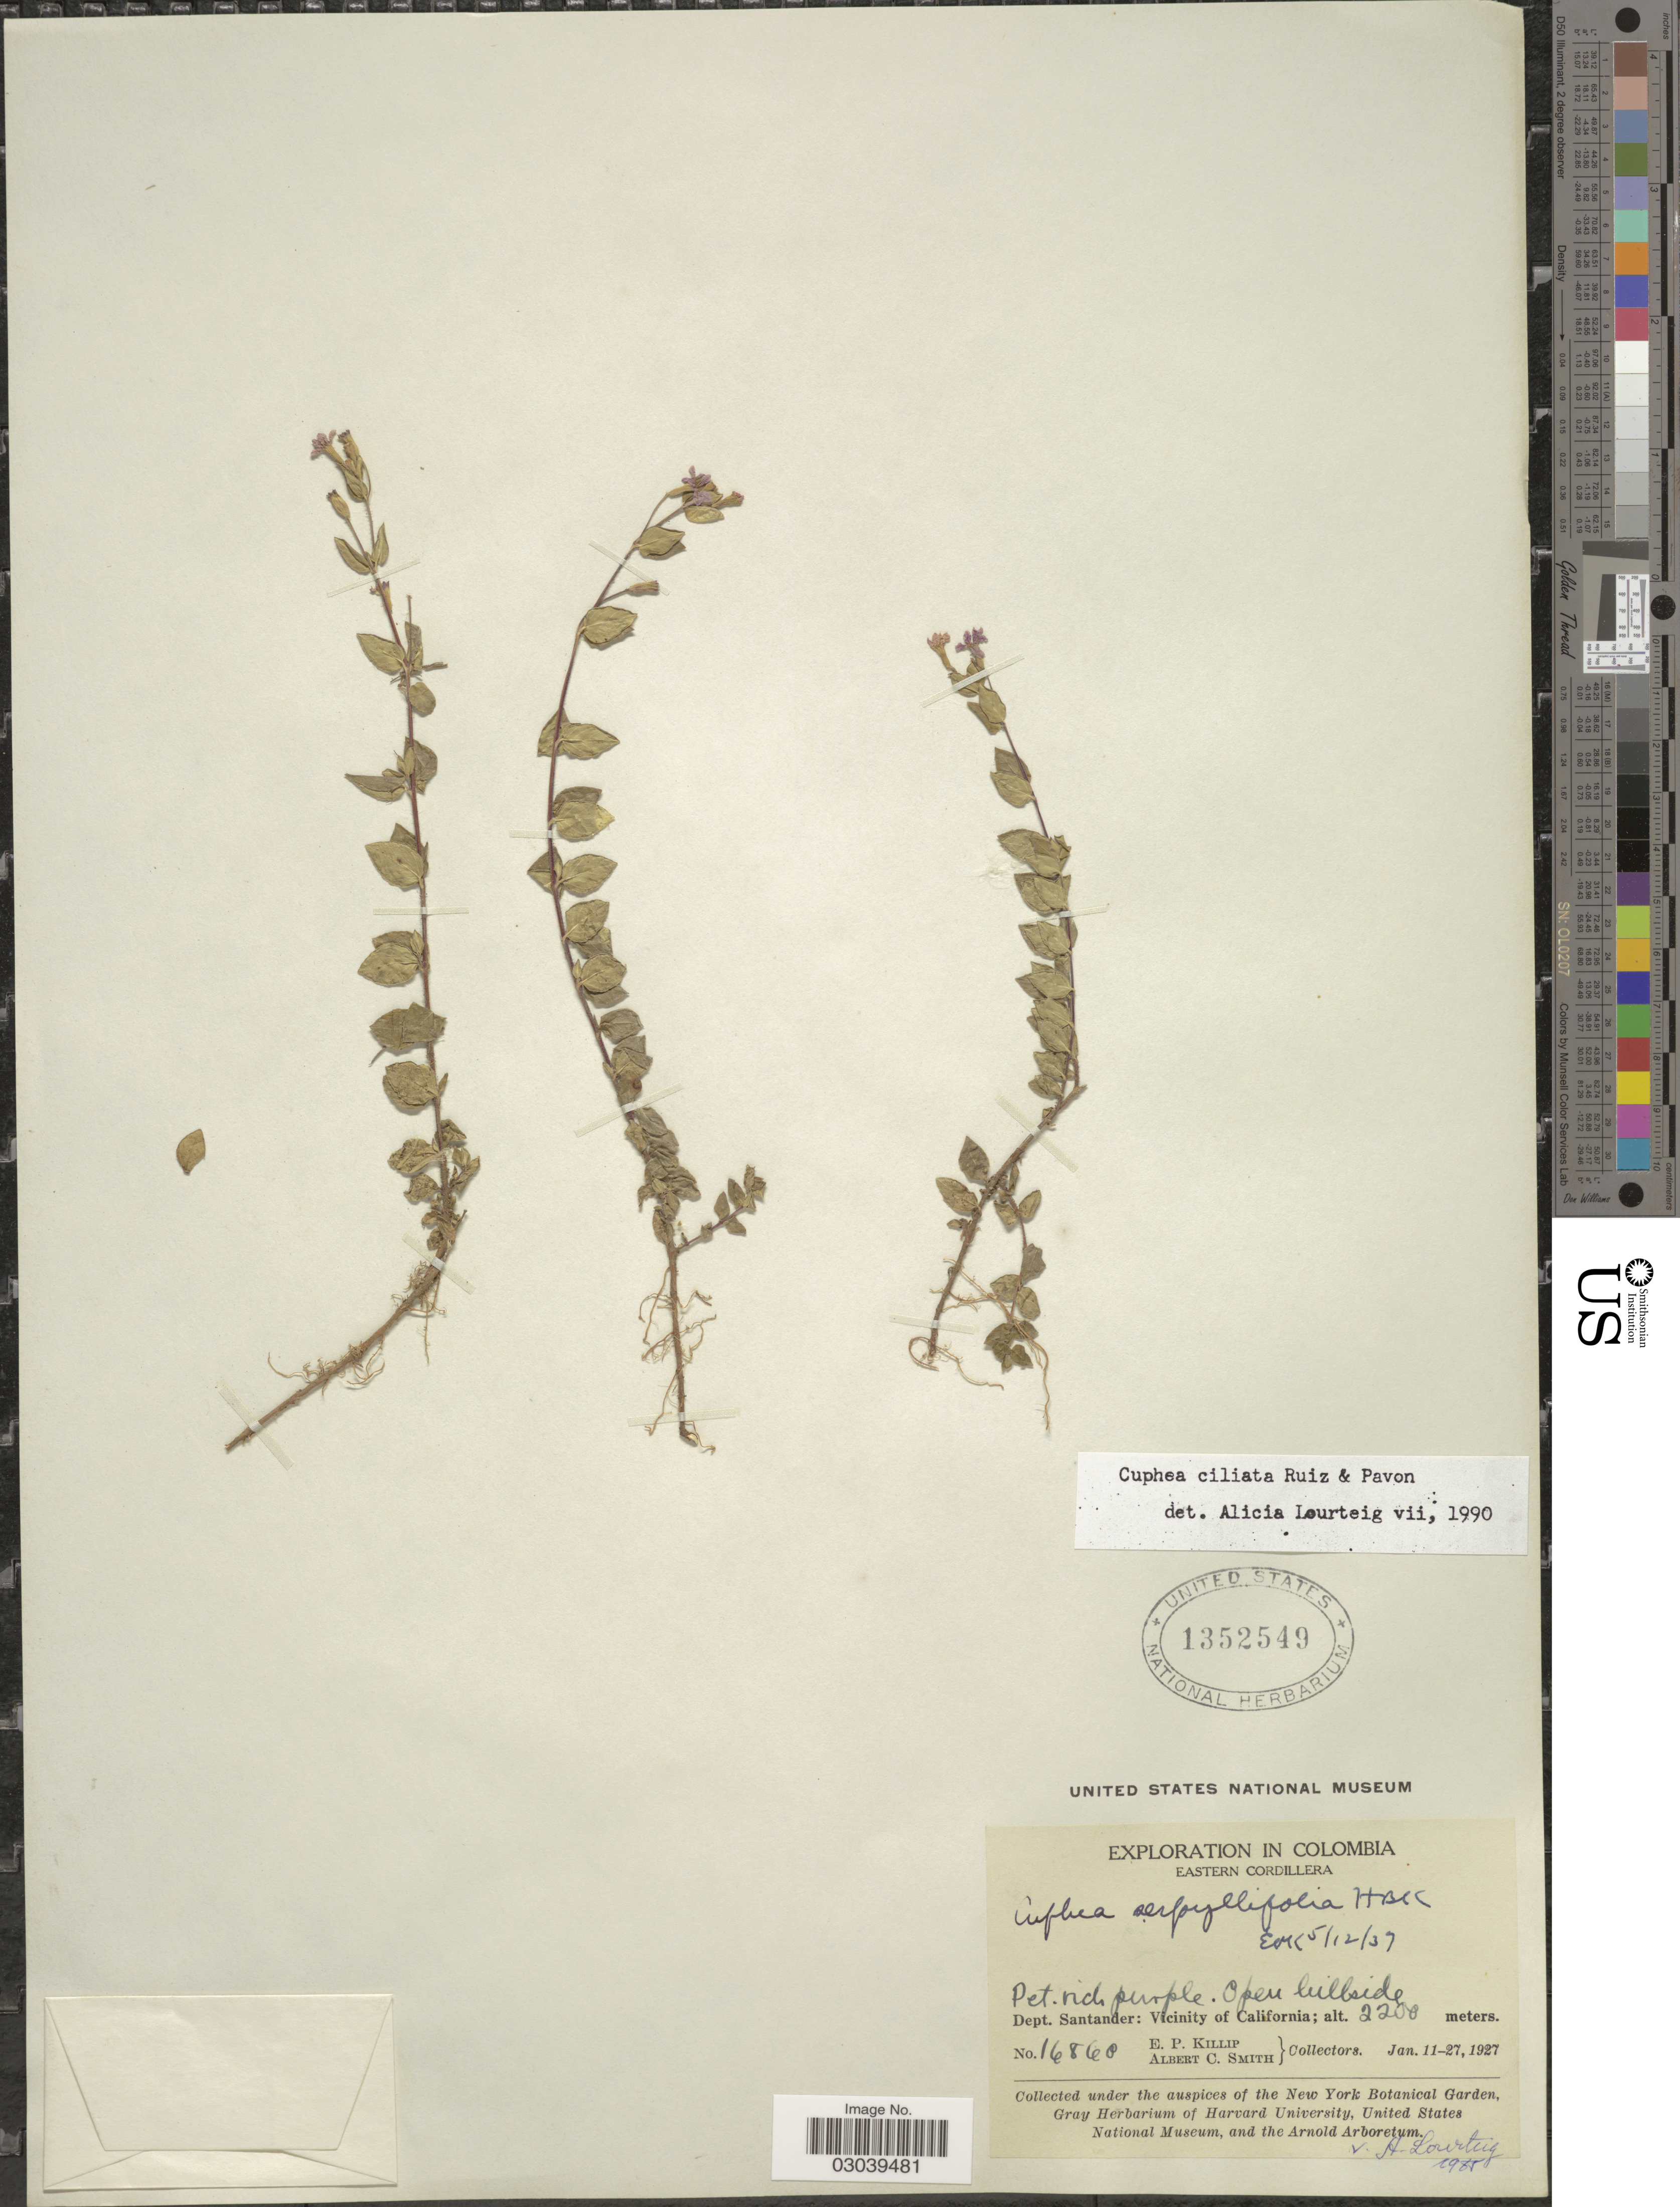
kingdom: Plantae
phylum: Tracheophyta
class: Magnoliopsida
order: Myrtales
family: Lythraceae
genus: Cuphea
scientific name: Cuphea ciliata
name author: Ruiz & Pav.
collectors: E. P. Killip & A. C. Smith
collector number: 16868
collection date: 1927-01-11/1927-01-27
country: Colombia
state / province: Santander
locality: Eastern Cordillera. Dept. Santander: Vicinity of California.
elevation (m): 2200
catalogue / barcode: US 1352549